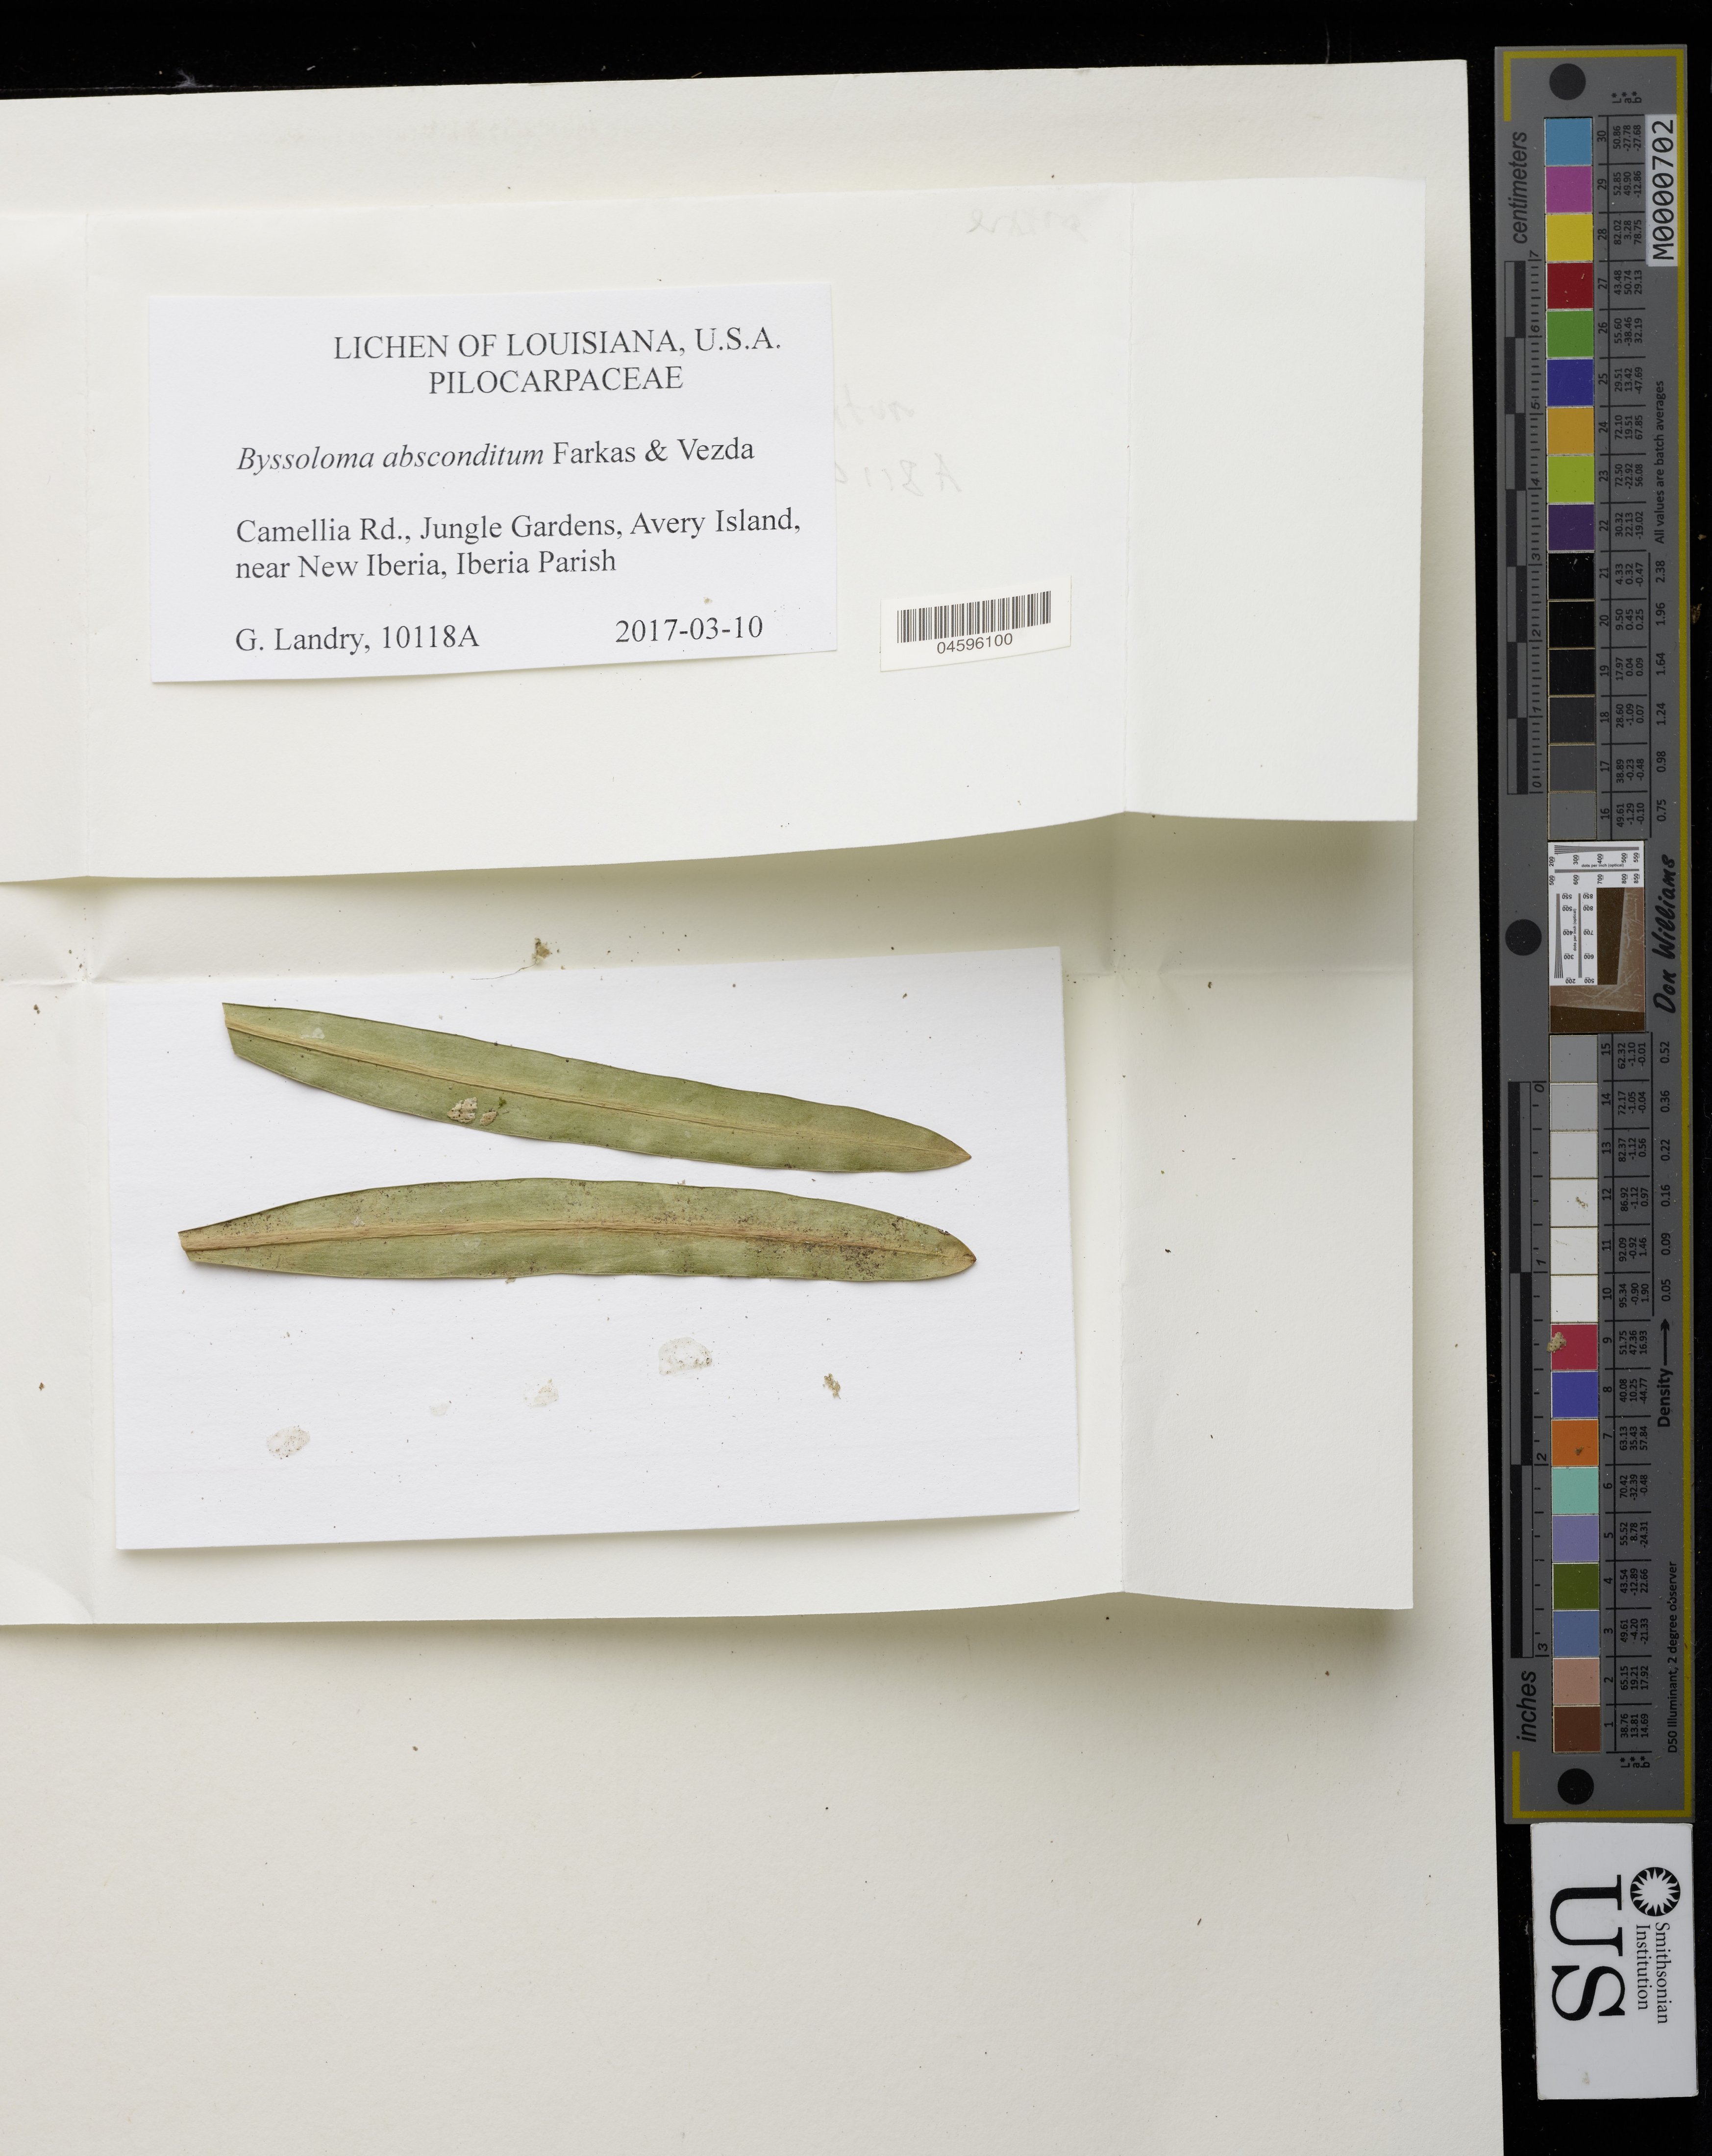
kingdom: Fungi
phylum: Ascomycota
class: Lecanoromycetes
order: Lecanorales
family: Byssolomataceae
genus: Byssoloma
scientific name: Byssoloma absconditum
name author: Farkas & Vězda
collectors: G. Landry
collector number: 10118A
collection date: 2017-03-10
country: United States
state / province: Louisiana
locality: Camellia Rd., Jungle Gardens, Avery Island near New Iberia, Iberia Parish.